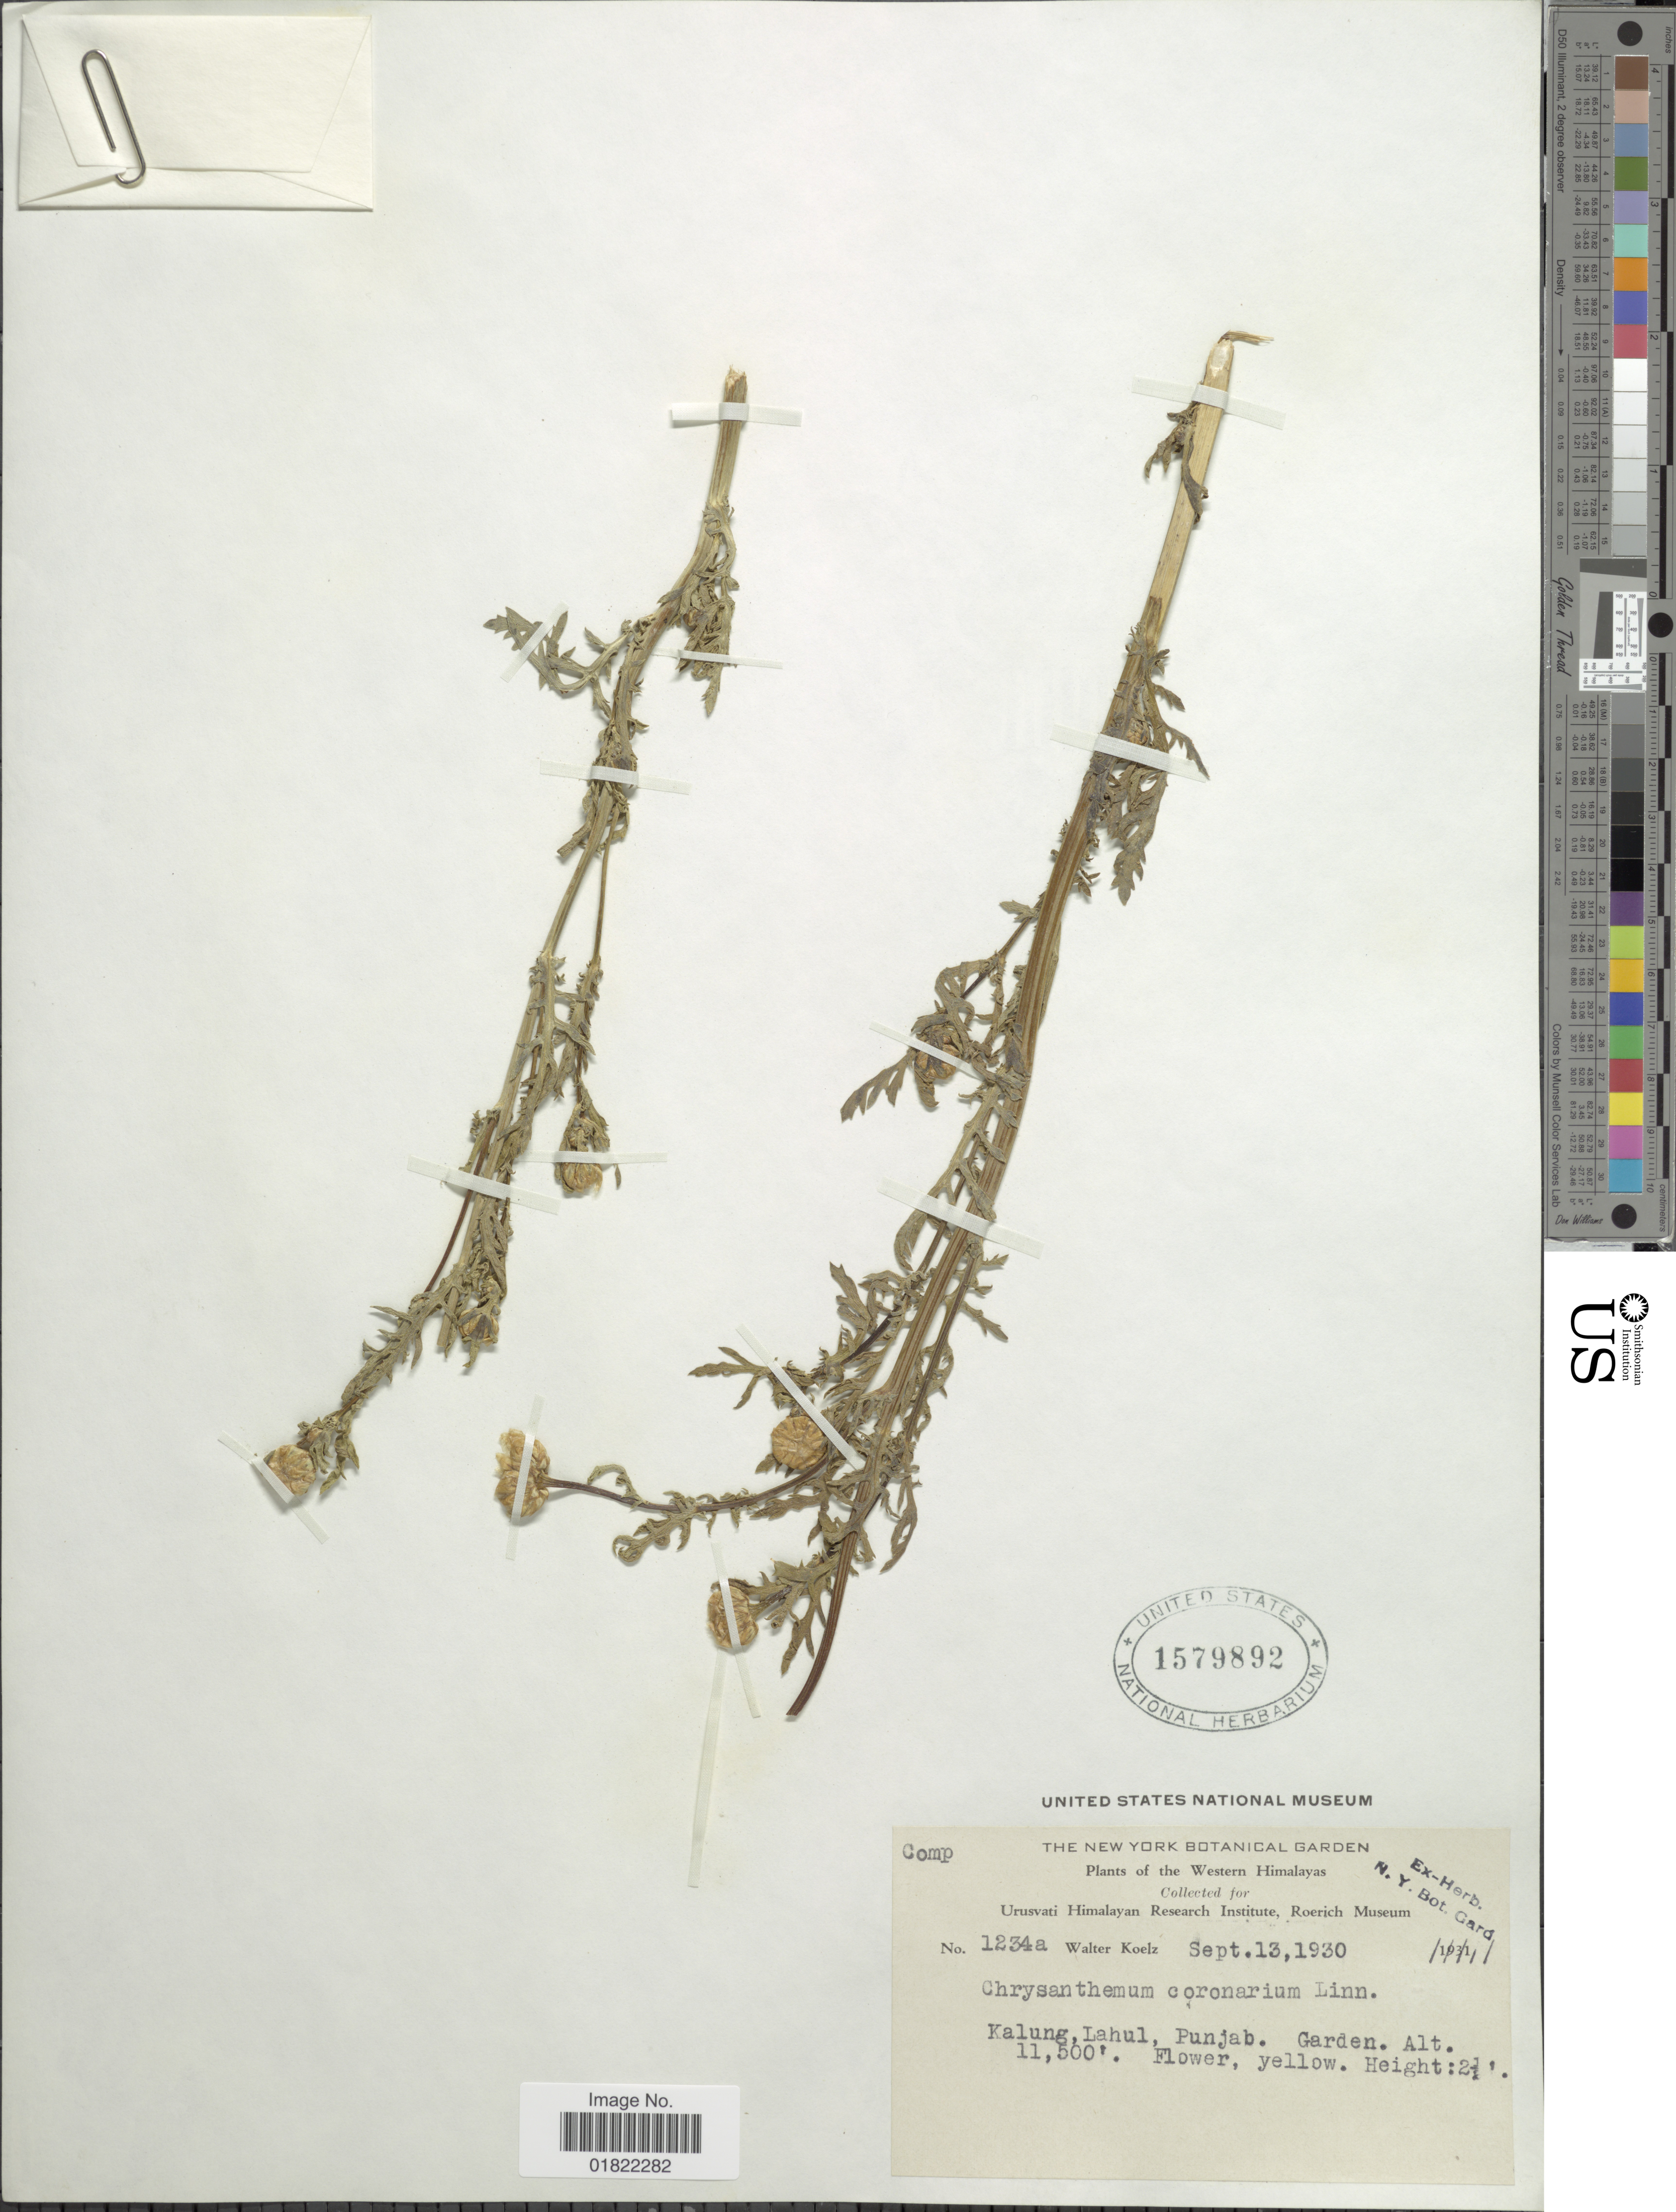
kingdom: Plantae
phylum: Tracheophyta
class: Magnoliopsida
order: Asterales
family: Asteraceae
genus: Chrysanthemum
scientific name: Chrysanthemum coronarium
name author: L.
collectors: W. N. Koelz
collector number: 1234a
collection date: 1930-09-13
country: India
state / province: Punjab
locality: Western Himalayas, Kalung, Lahul, Punjab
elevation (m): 3505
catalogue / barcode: US 1579892